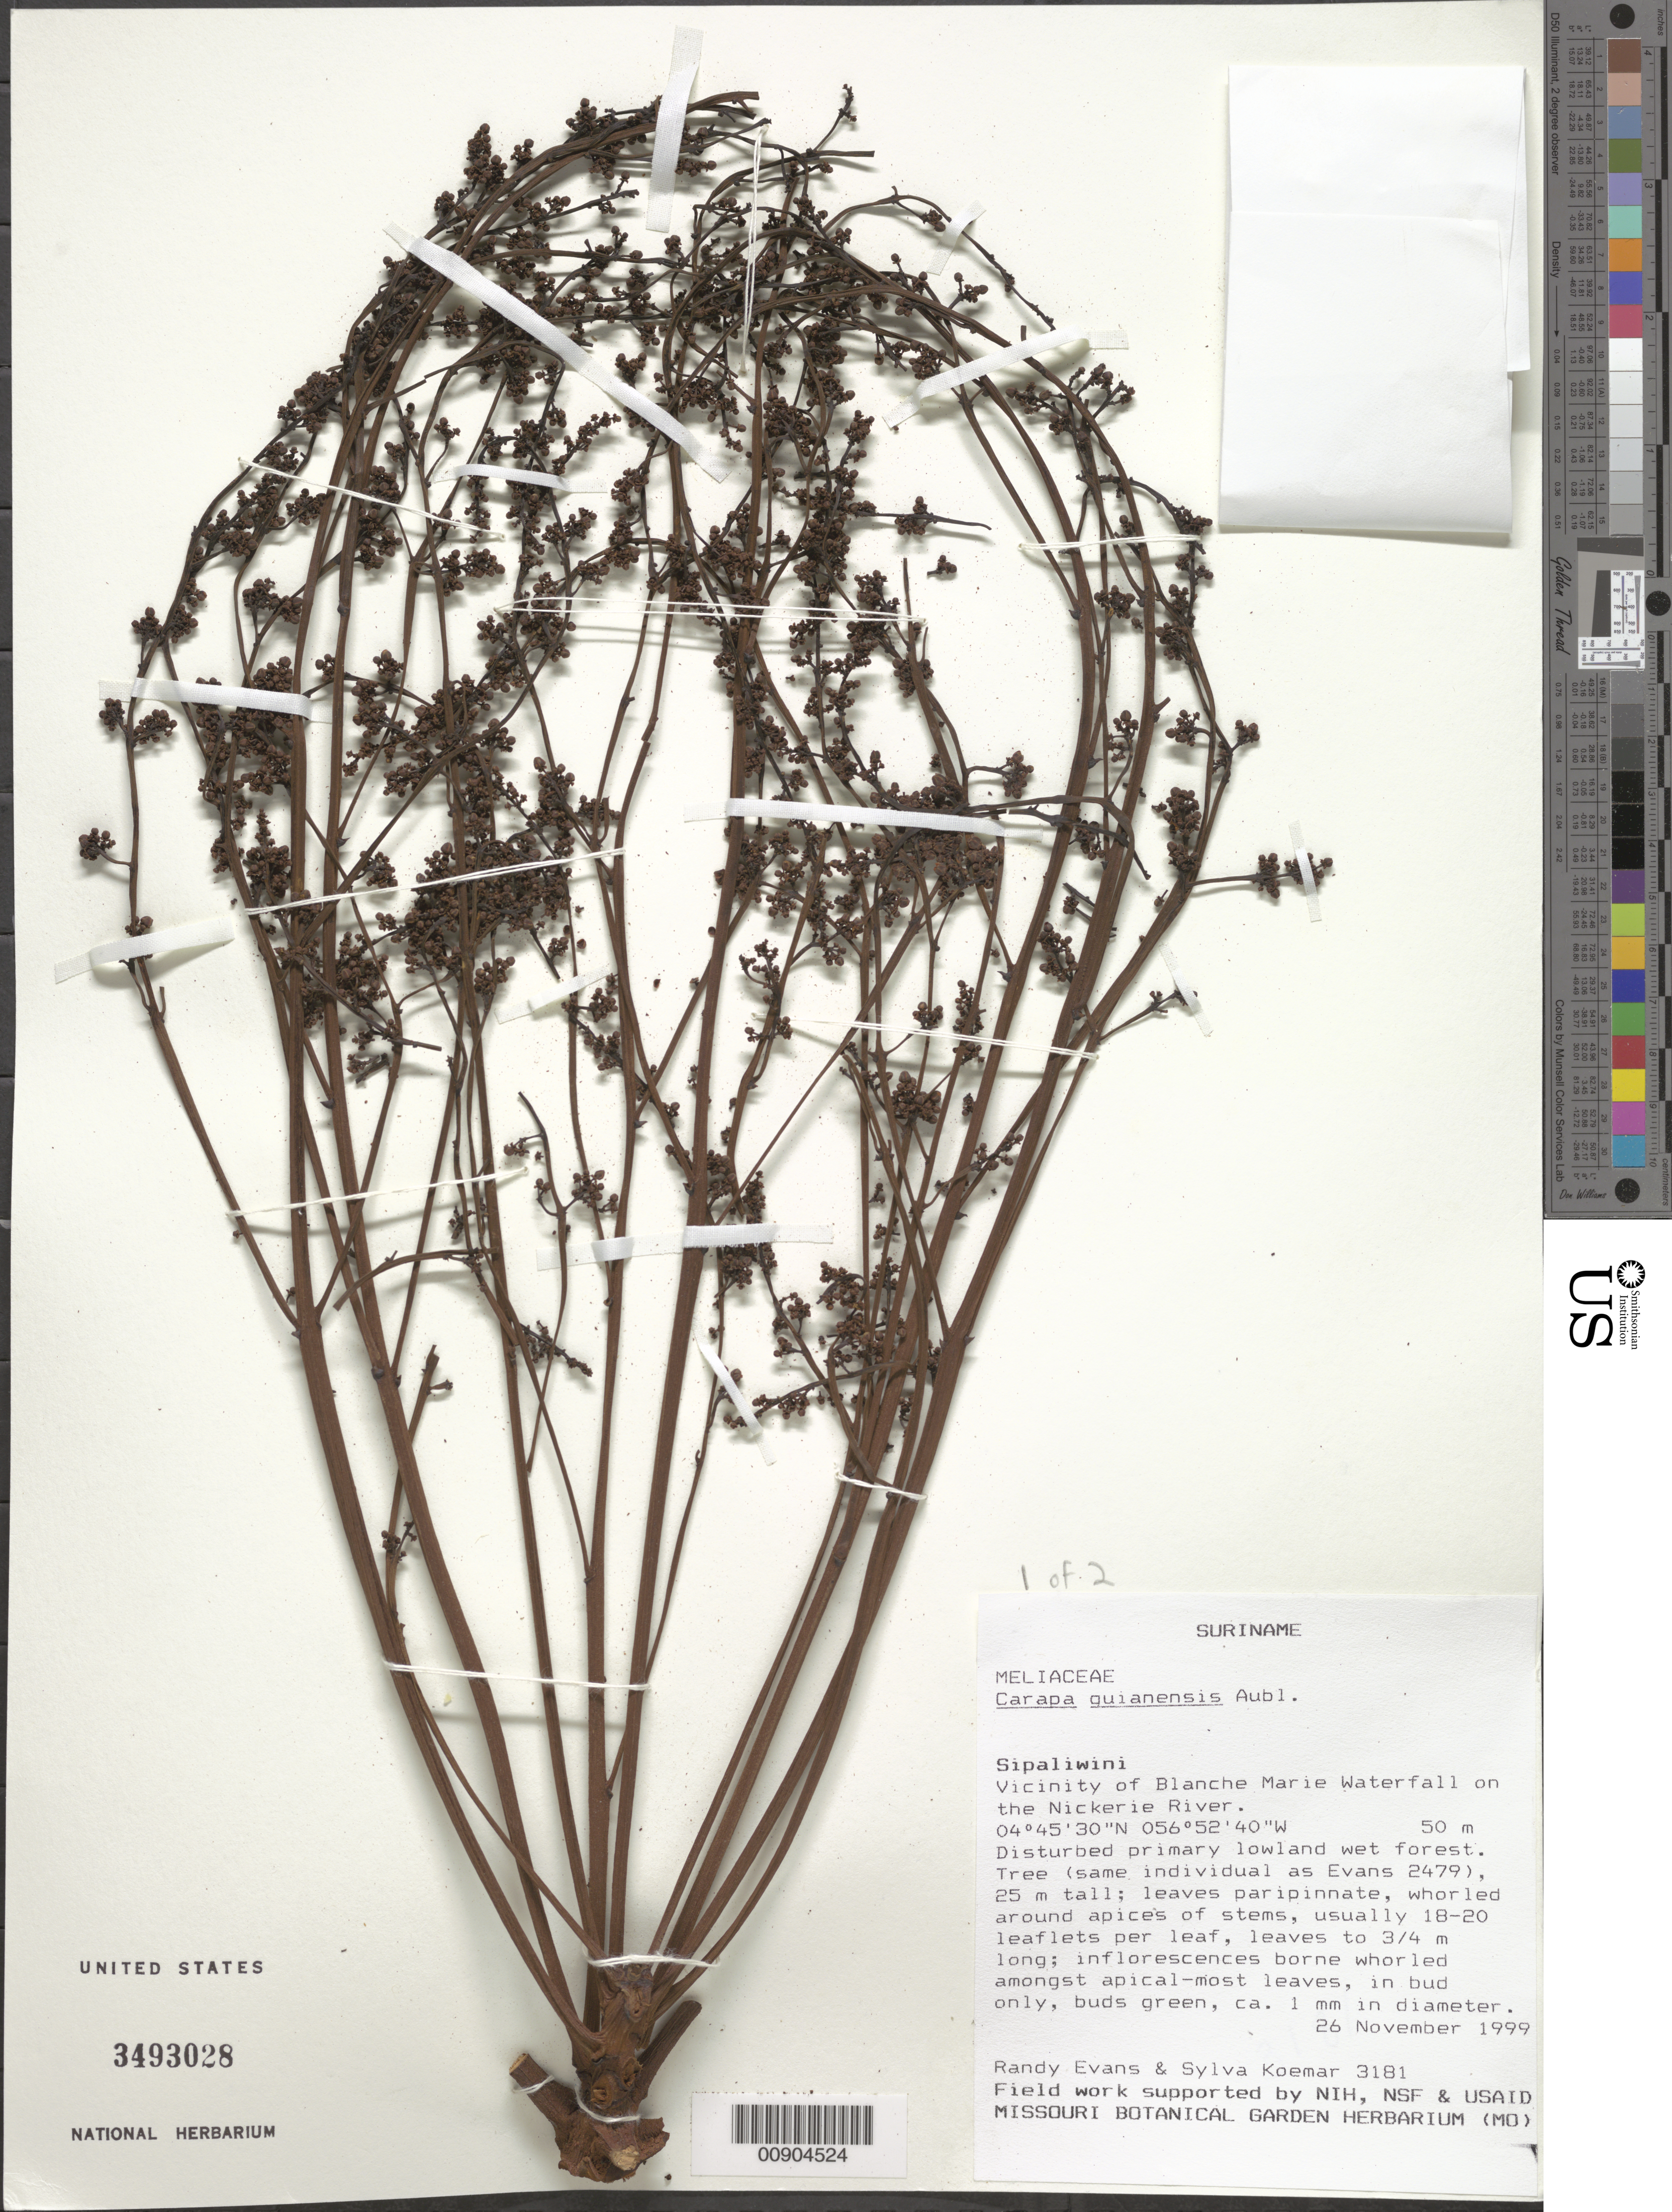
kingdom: Plantae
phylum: Tracheophyta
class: Magnoliopsida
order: Sapindales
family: Meliaceae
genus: Carapa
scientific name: Carapa guianensis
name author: Aubl.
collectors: R. Evans & S. Koemar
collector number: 3181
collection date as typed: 26-Nov-99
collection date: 1999-11-26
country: Suriname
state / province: Sipaliwini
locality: Blanche Marie Waterfall, vic., on Nickerie R.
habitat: Disturbed primary lowland wet forest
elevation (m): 50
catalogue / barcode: US 3493028